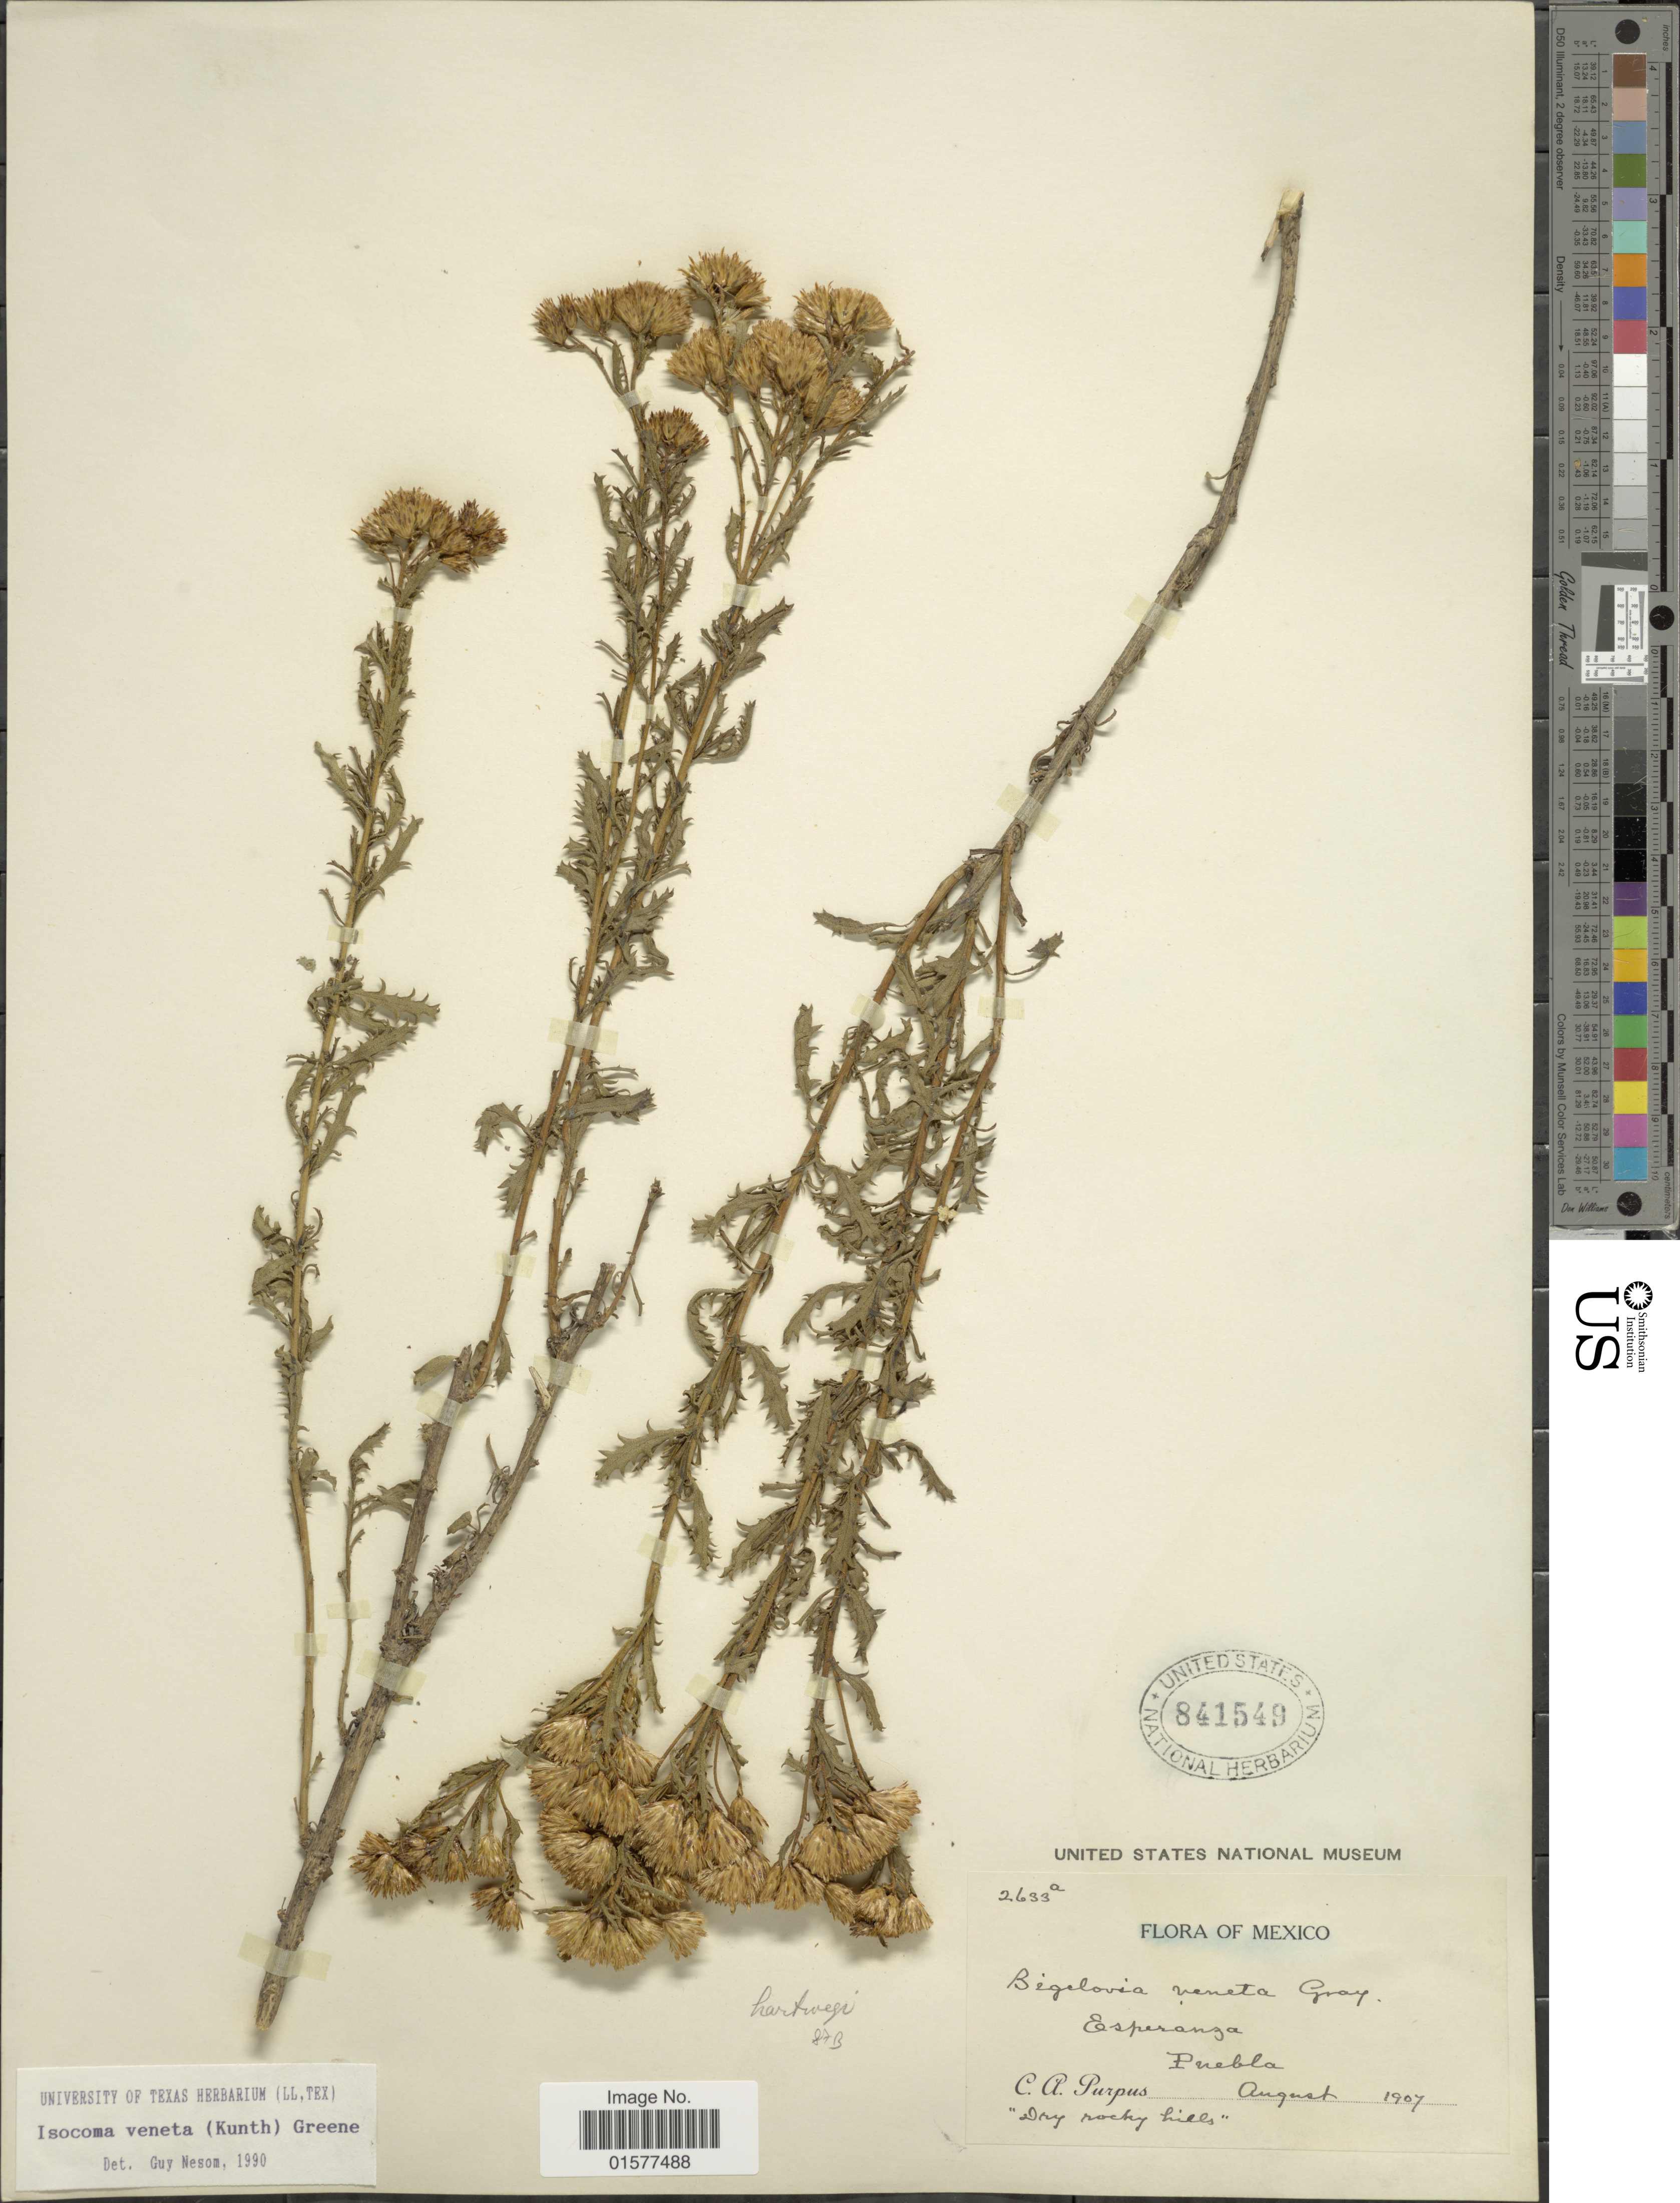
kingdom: Plantae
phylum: Tracheophyta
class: Magnoliopsida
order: Asterales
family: Asteraceae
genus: Isocoma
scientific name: Isocoma veneta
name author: (Kunth) Greene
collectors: C. A. Purpus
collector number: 2633a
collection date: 1907-08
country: Mexico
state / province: Puebla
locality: Esperanza, Puebla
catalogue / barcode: US 841549